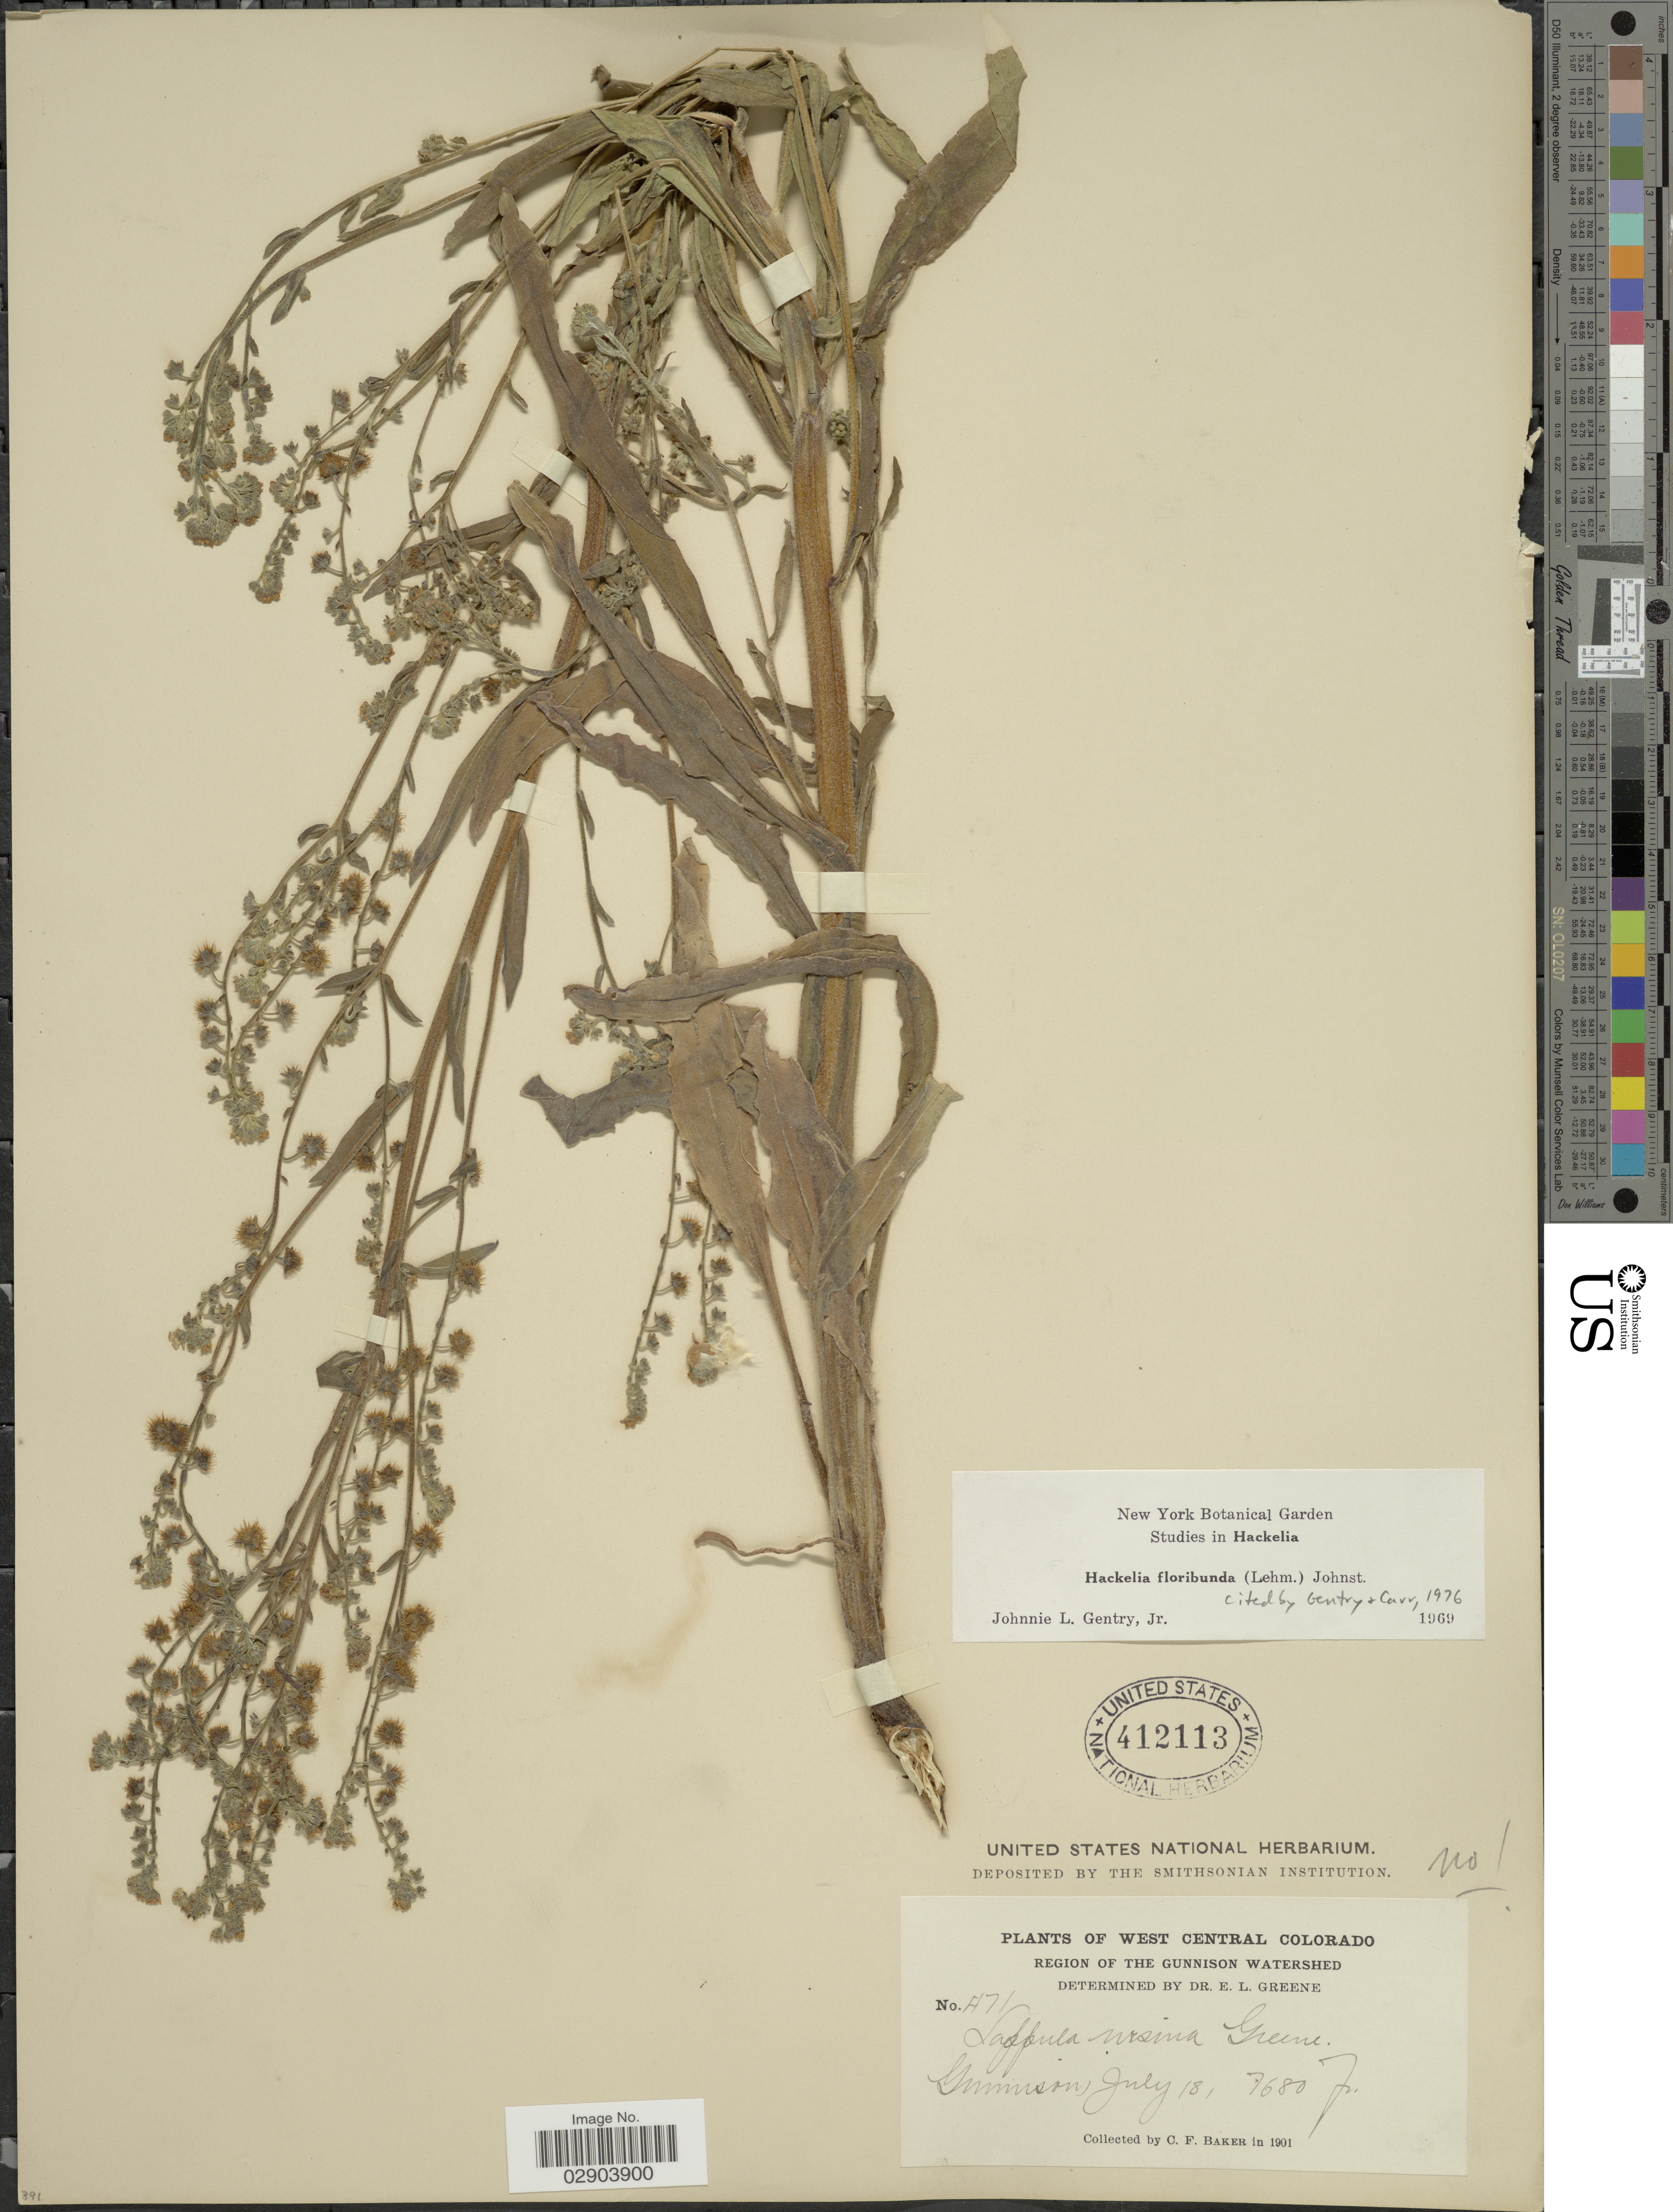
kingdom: Plantae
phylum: Tracheophyta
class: Magnoliopsida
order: Boraginales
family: Boraginaceae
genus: Hackelia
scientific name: Hackelia floribunda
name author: (Lehm.) I.M. Johnst.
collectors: C. F. Baker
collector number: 471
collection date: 1901-07-18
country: United States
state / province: Colorado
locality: West Central Colorado, Region of the Gunnison Watershed, Gunnison.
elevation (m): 2341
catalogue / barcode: US 412113